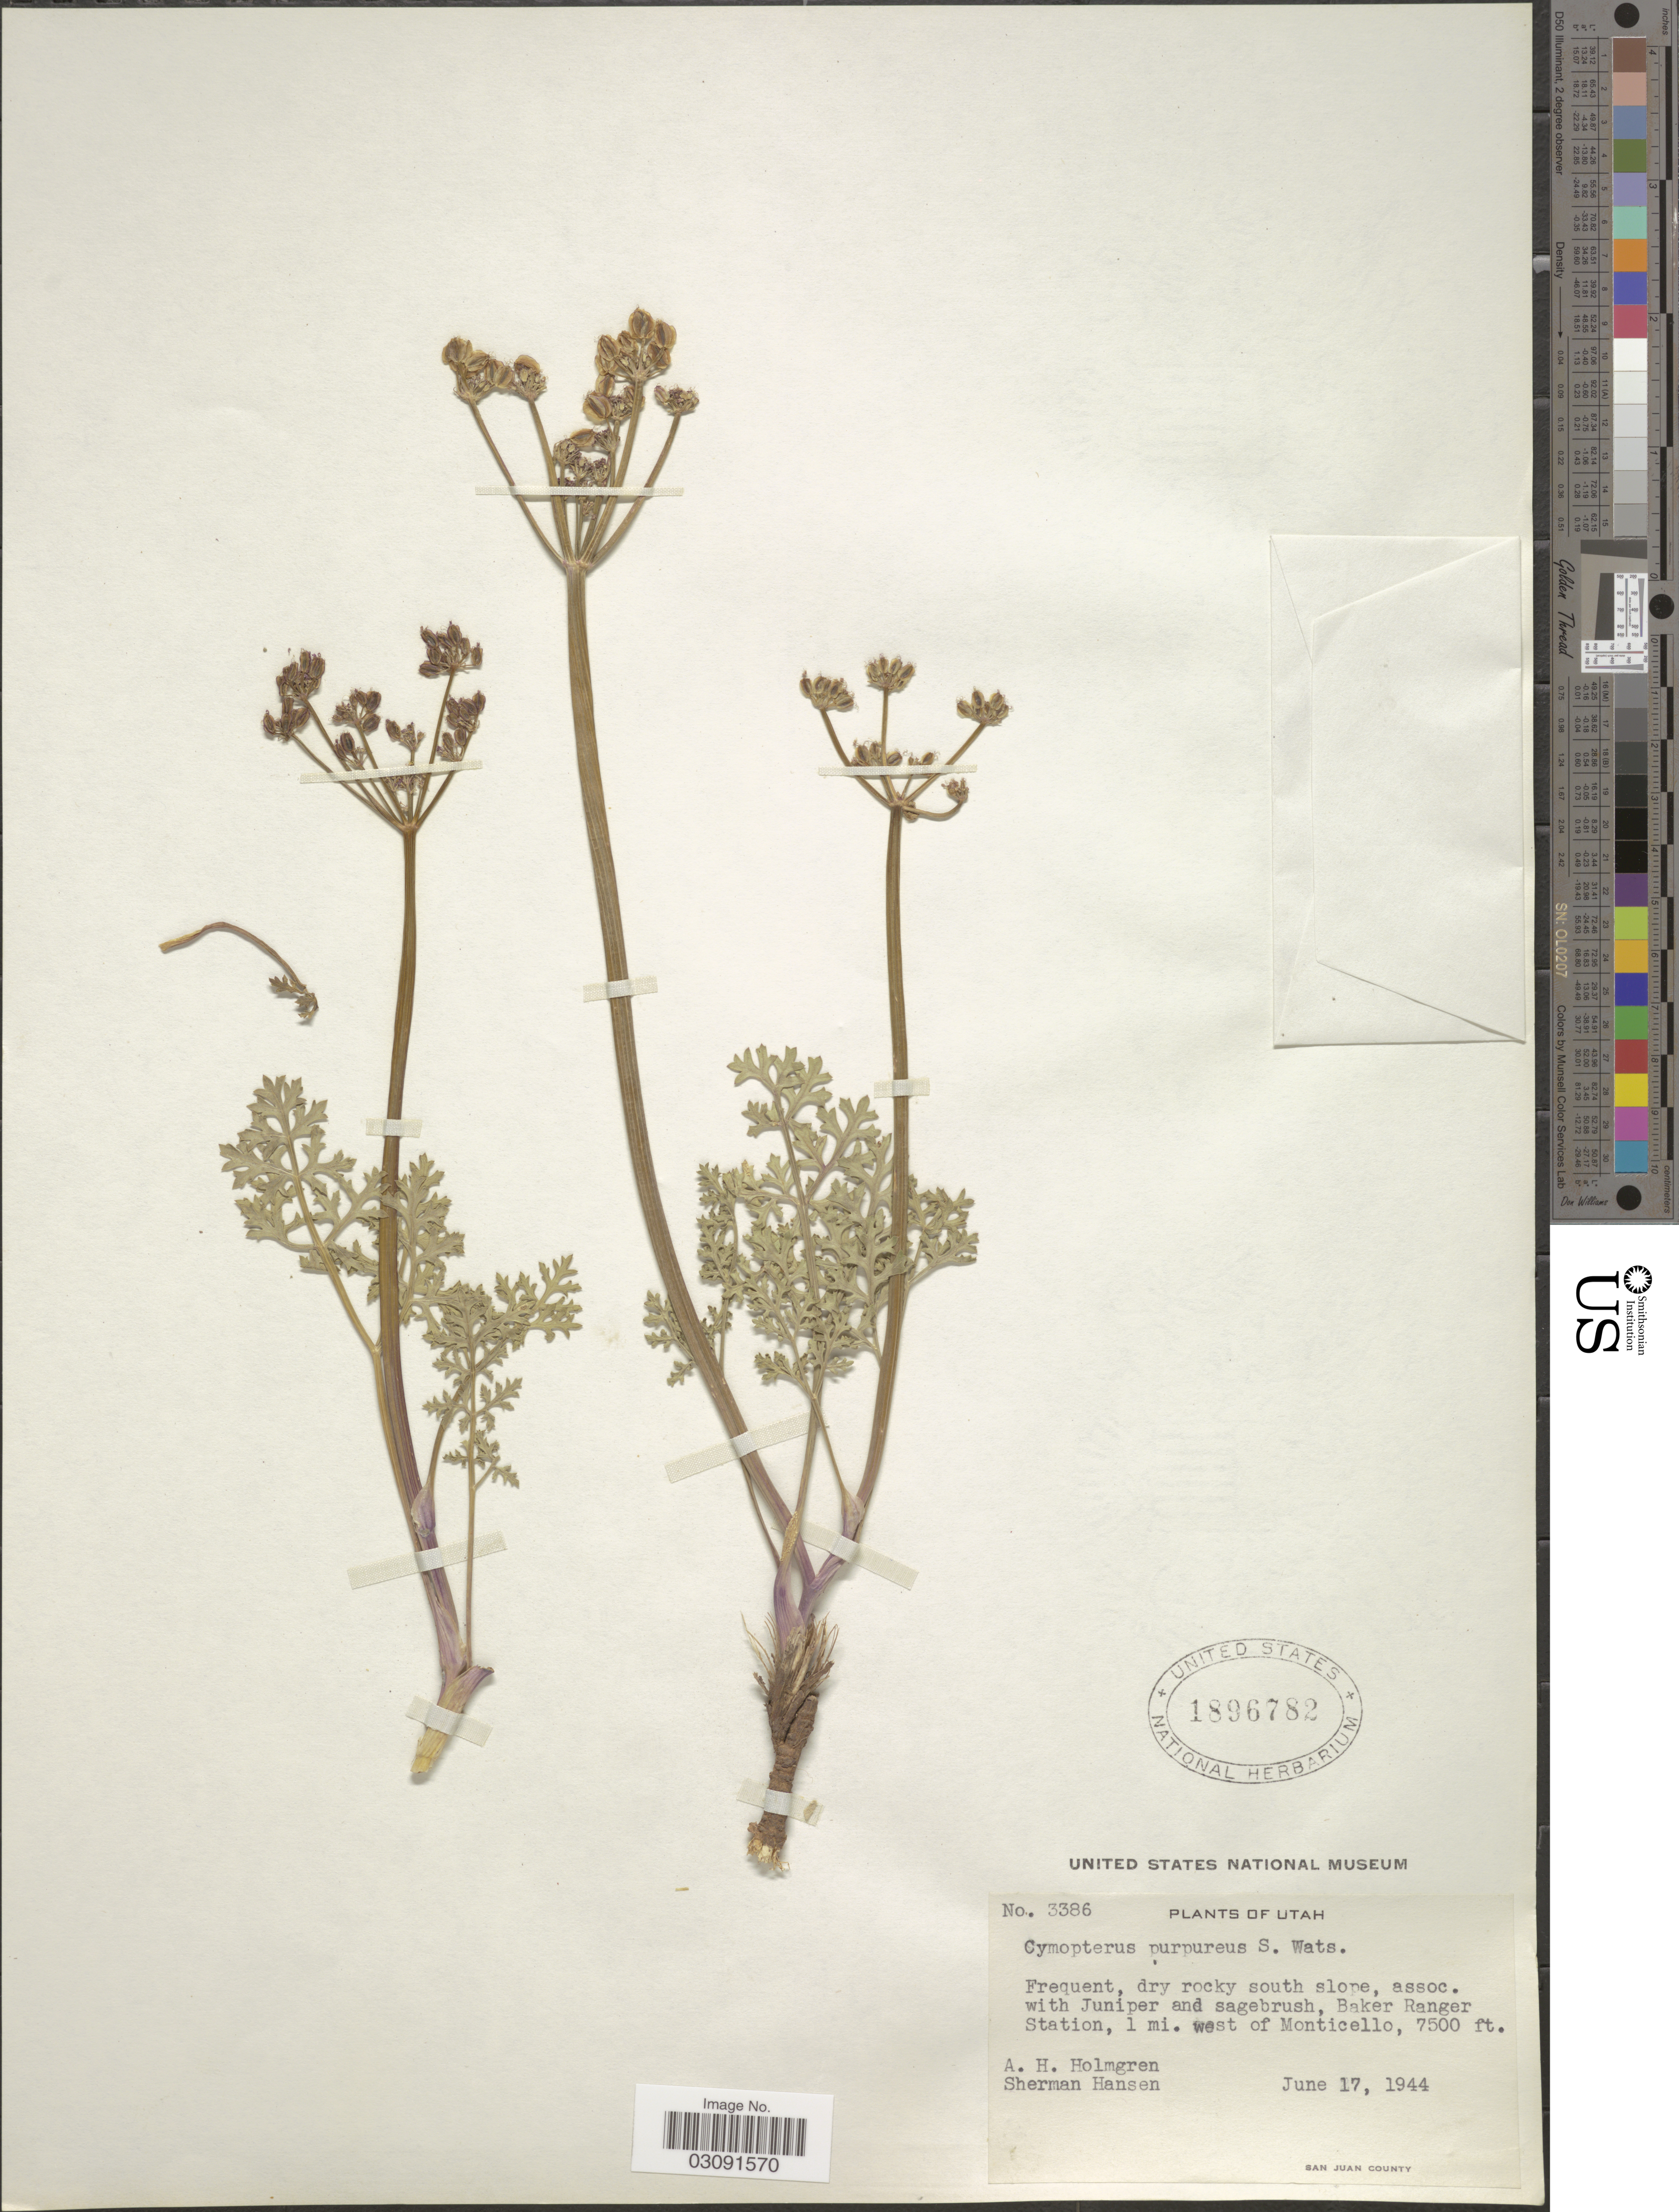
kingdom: Plantae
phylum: Tracheophyta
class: Magnoliopsida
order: Apiales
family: Apiaceae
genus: Cymopterus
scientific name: Cymopterus purpureus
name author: S. Watson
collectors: A. H. Holmgren & S. Hansen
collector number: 3386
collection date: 1944-06-17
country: United States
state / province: Utah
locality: Baker Ranger Station, 1 mi. west of Monticello.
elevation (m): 2286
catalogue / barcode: US 1896782